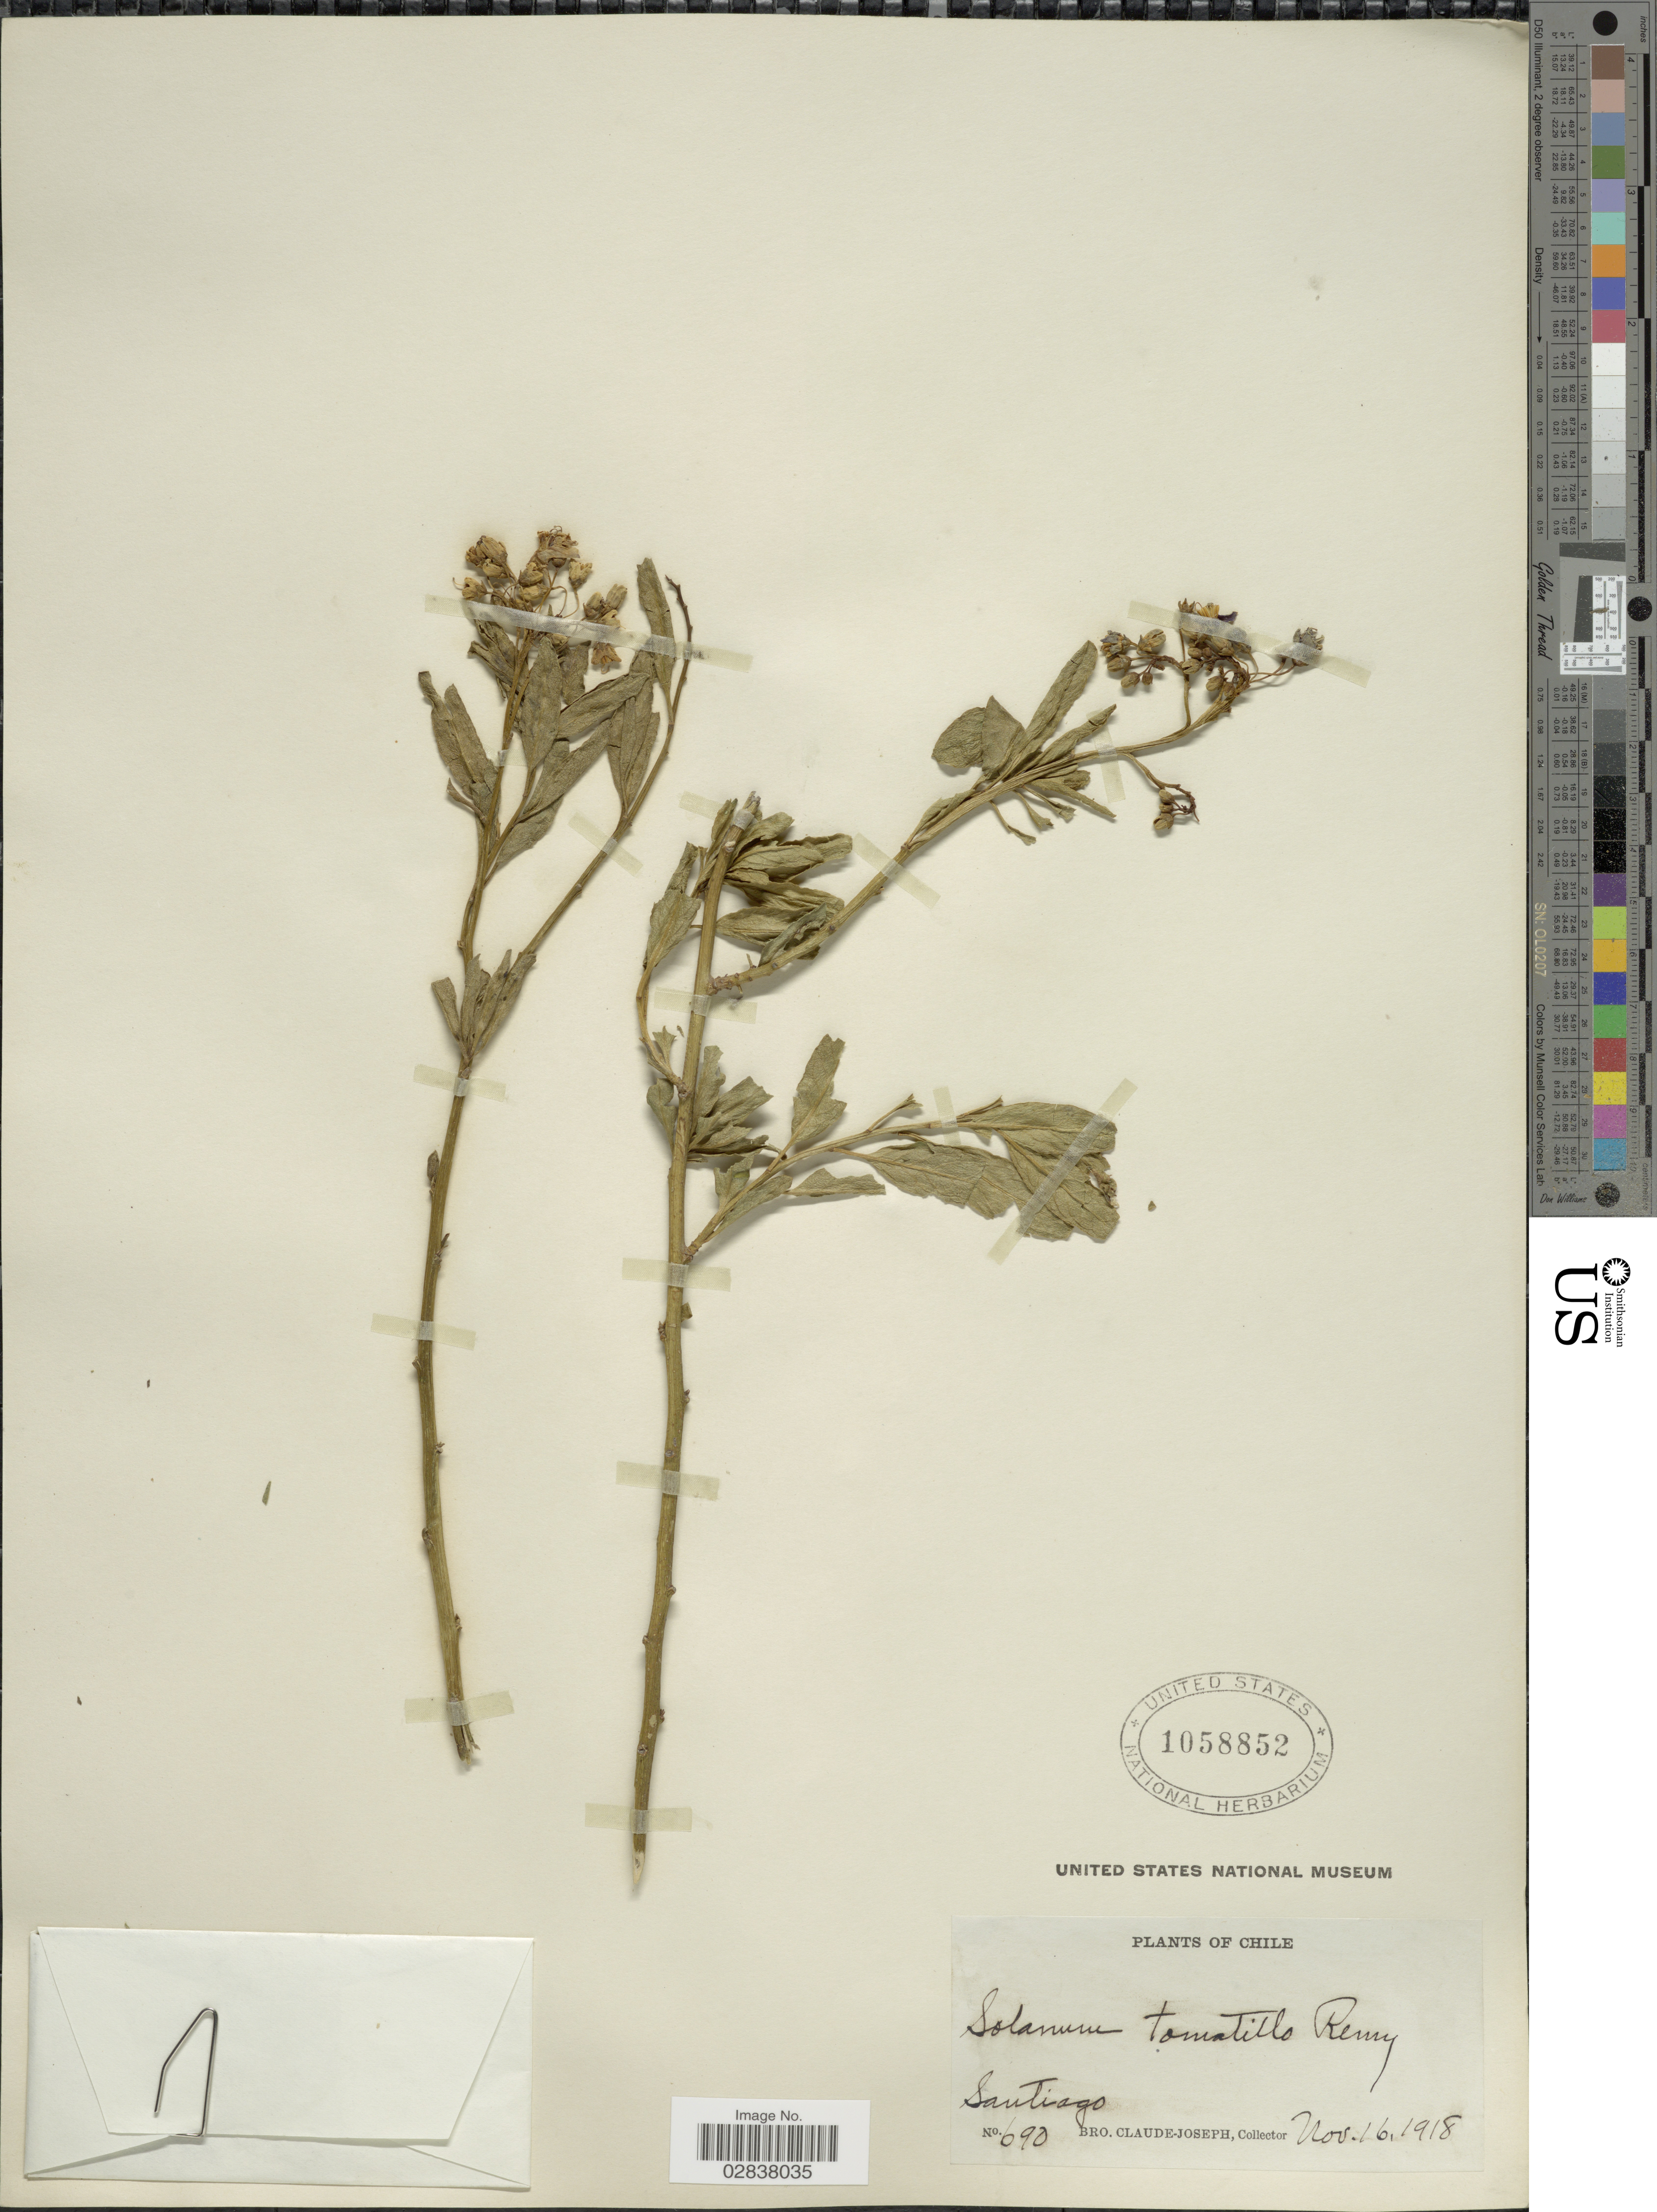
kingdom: Plantae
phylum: Tracheophyta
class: Magnoliopsida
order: Solanales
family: Solanaceae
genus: Solanum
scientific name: Solanum ligustrinum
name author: Lodd.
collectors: Bro. Claude-Joseph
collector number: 690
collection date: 1918-11-16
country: Chile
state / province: Región Metropolitana (RM)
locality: Santiago.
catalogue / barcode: US 1058852